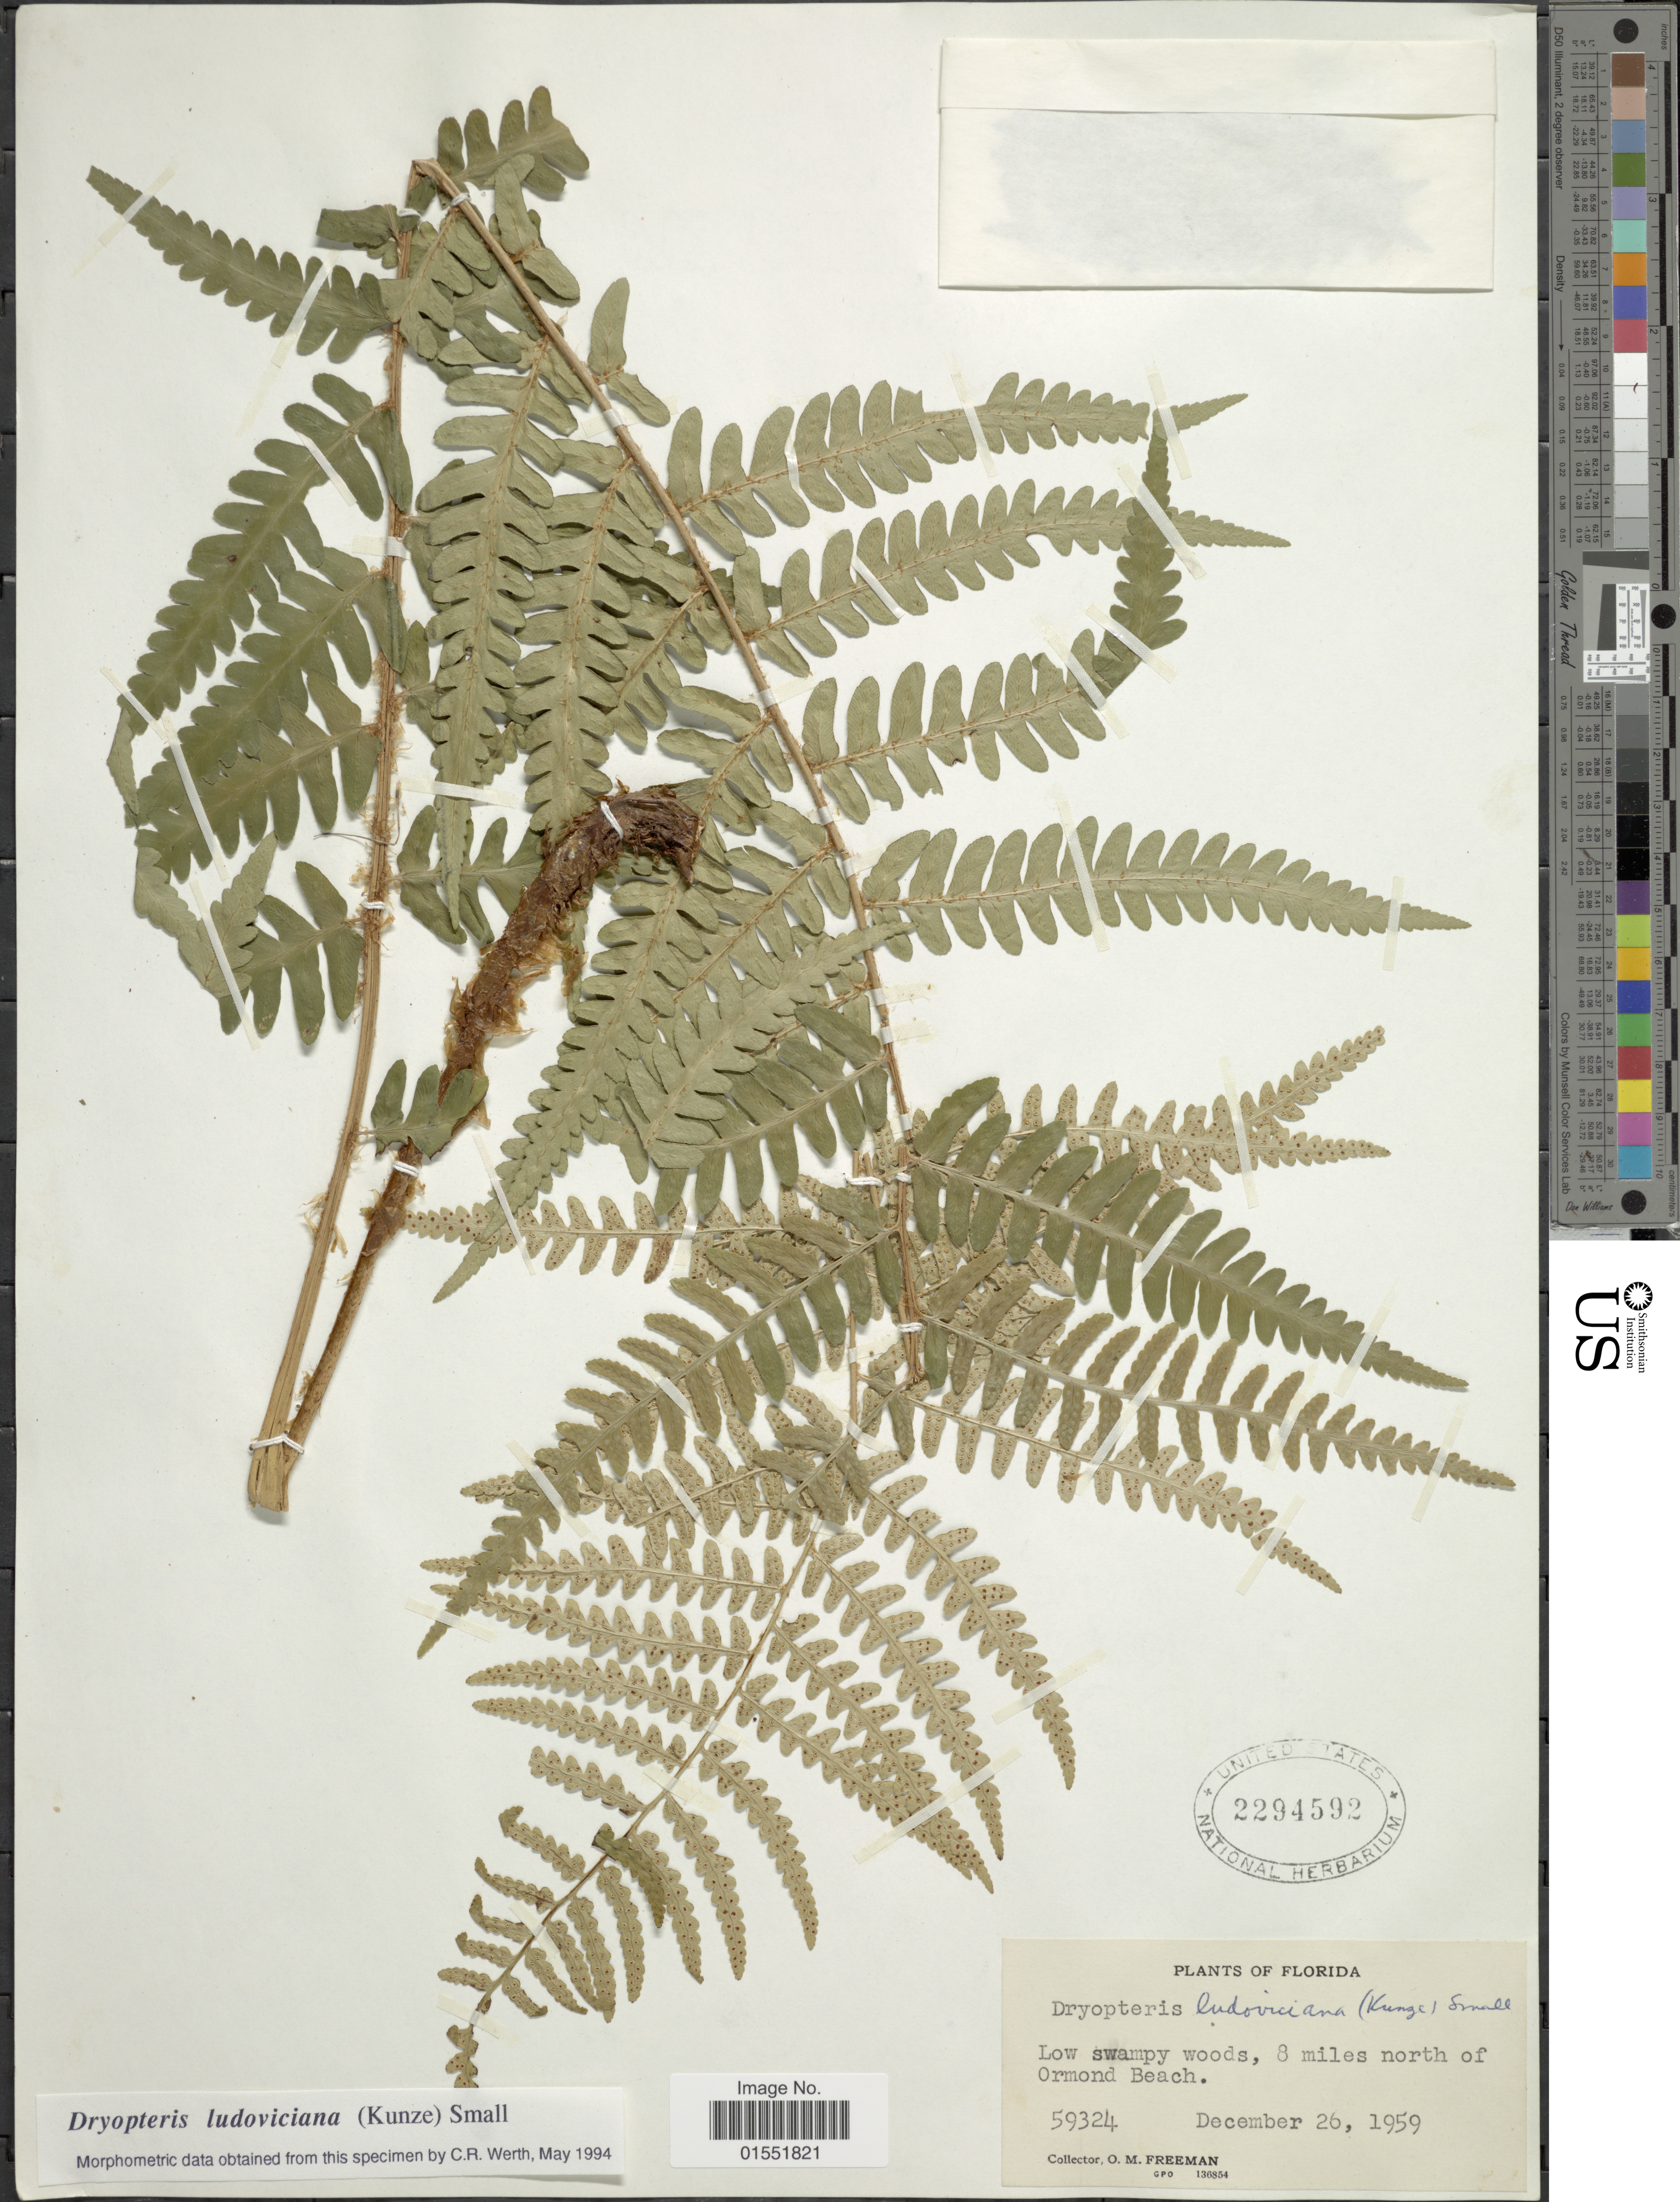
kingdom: Plantae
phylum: Tracheophyta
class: Polypodiopsida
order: Polypodiales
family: Dryopteridaceae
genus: Dryopteris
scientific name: Dryopteris ludoviciana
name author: (Kunze) Small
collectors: O. Freeman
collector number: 59324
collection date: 1959-12-26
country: United States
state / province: Florida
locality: Low swampy woods, 8 miles north of Ormond Beach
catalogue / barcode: US 2294592